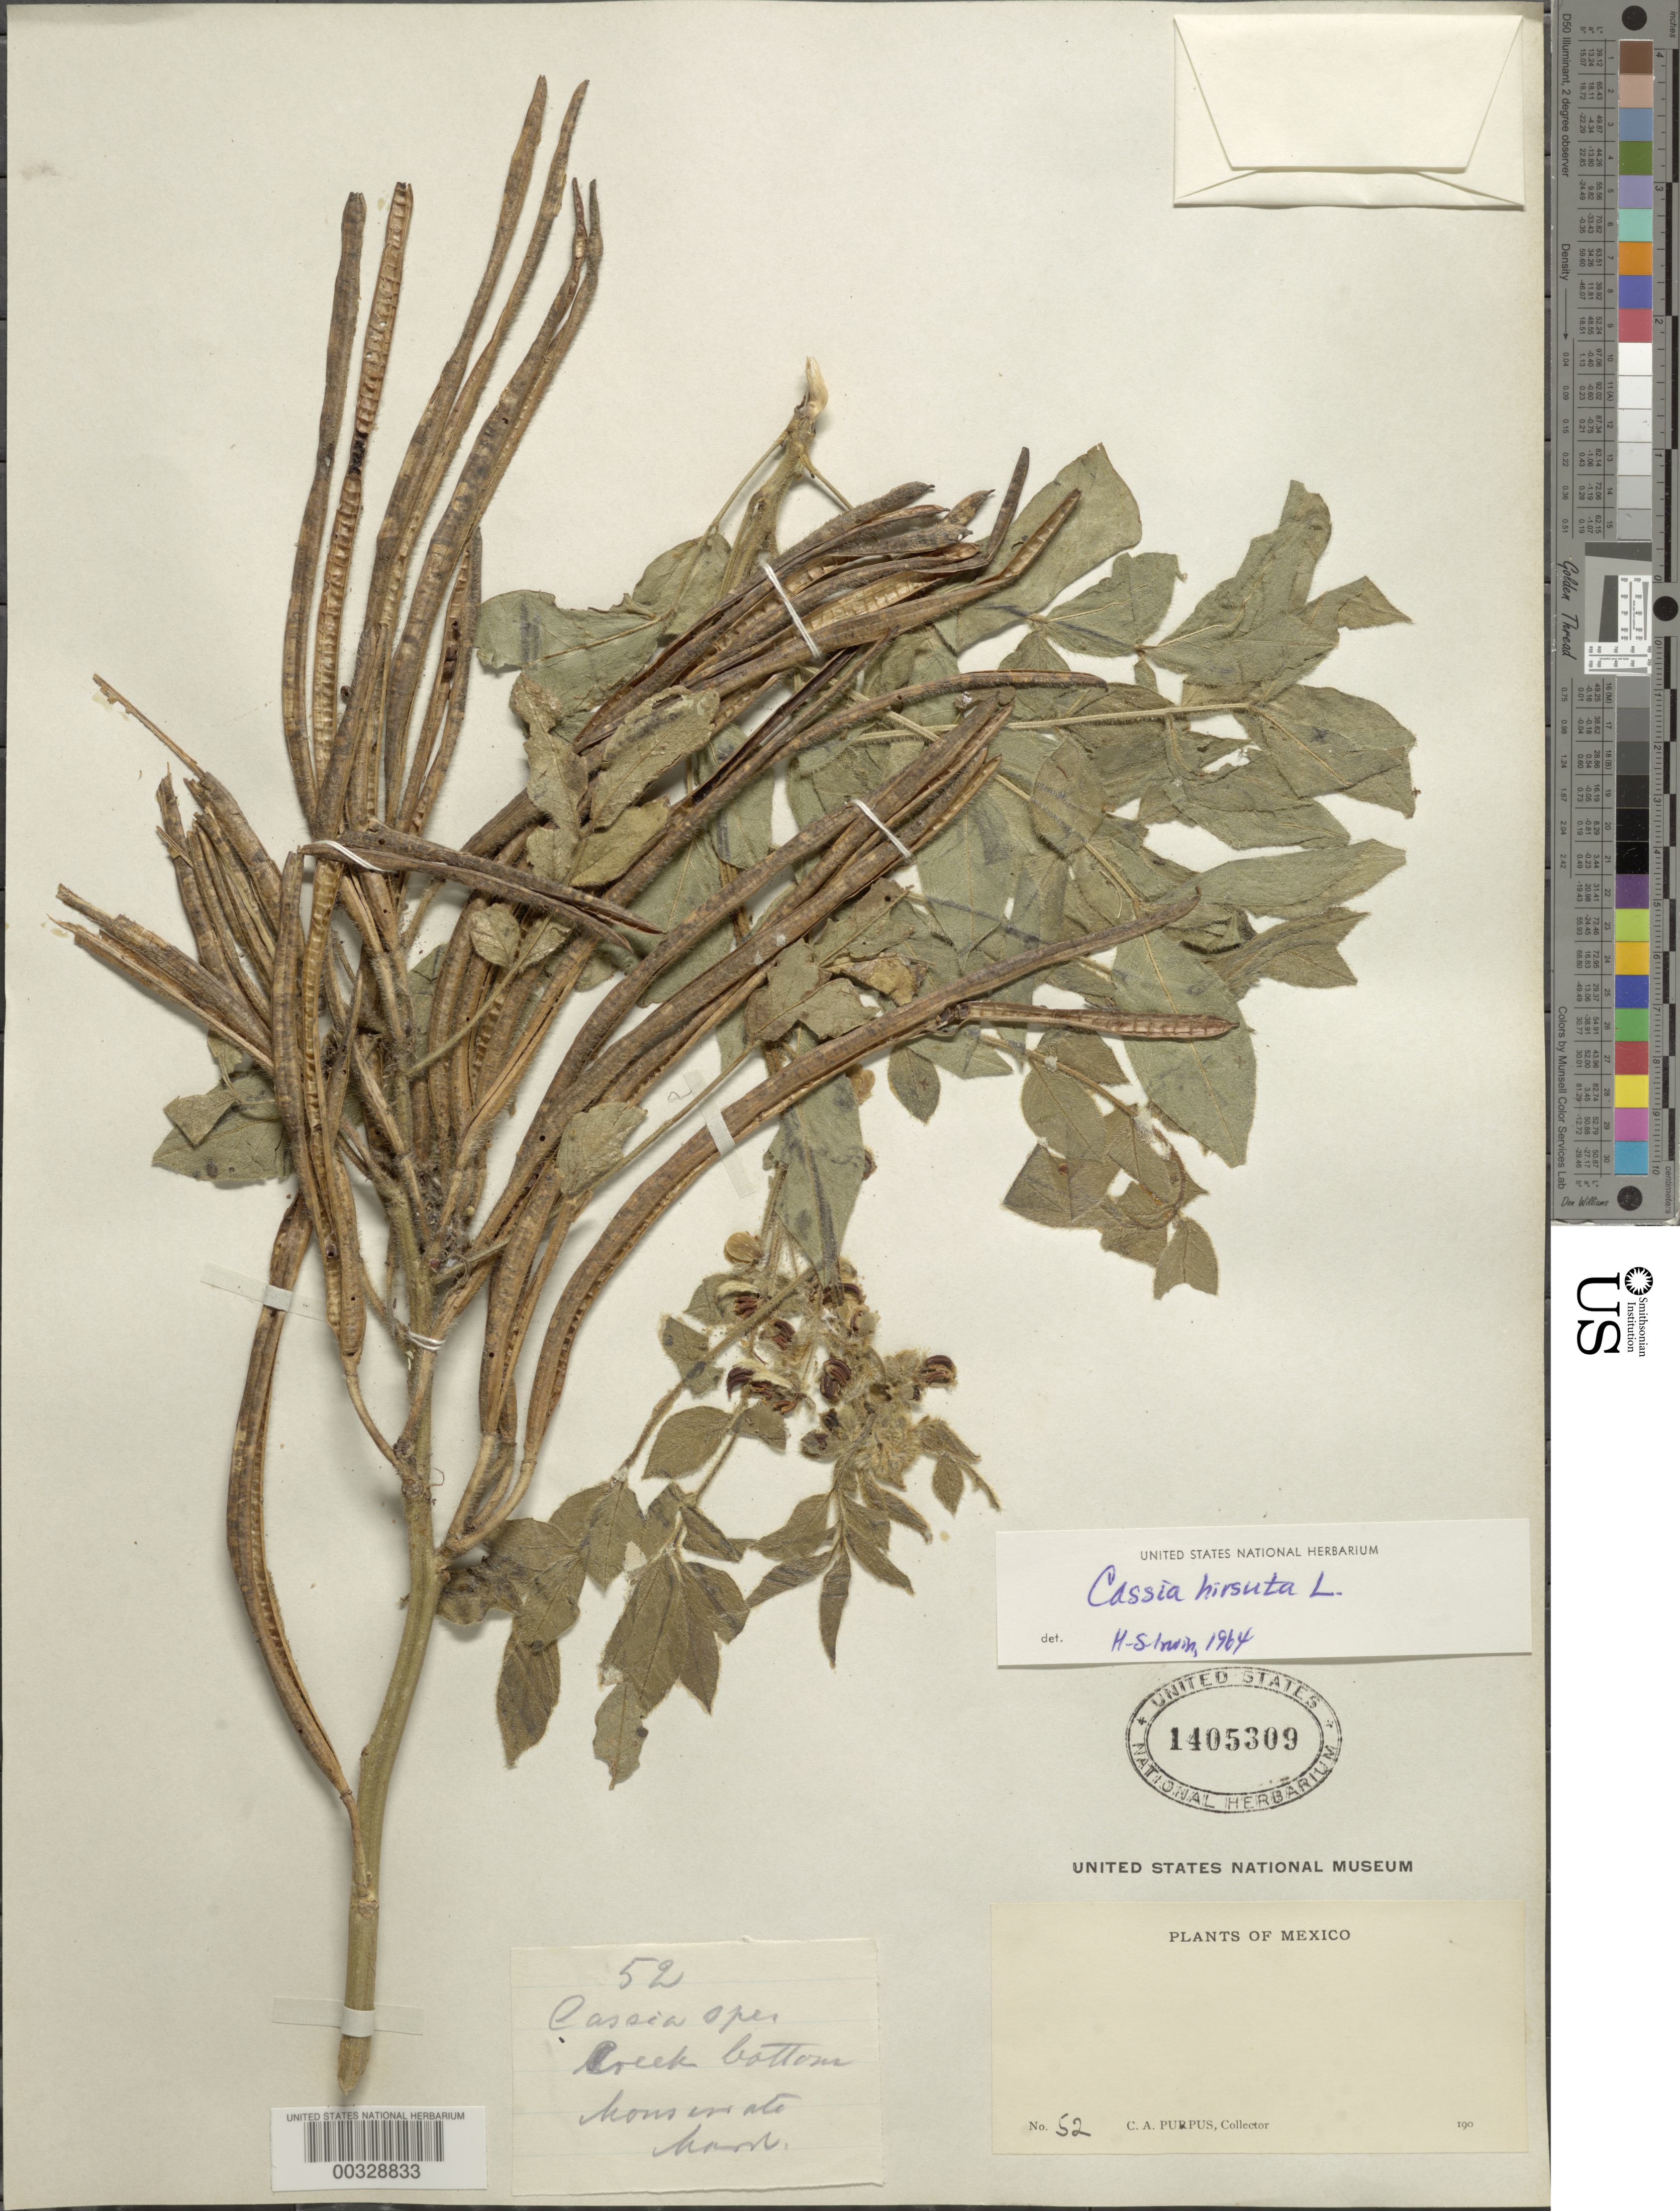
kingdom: Plantae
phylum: Tracheophyta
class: Magnoliopsida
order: Fabales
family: Fabaceae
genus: Senna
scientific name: Senna hirsuta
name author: (L.) H.S. Irwin & Barneby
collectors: C. A. Purpus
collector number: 52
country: Mexico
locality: Monserrate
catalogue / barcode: US 1405309